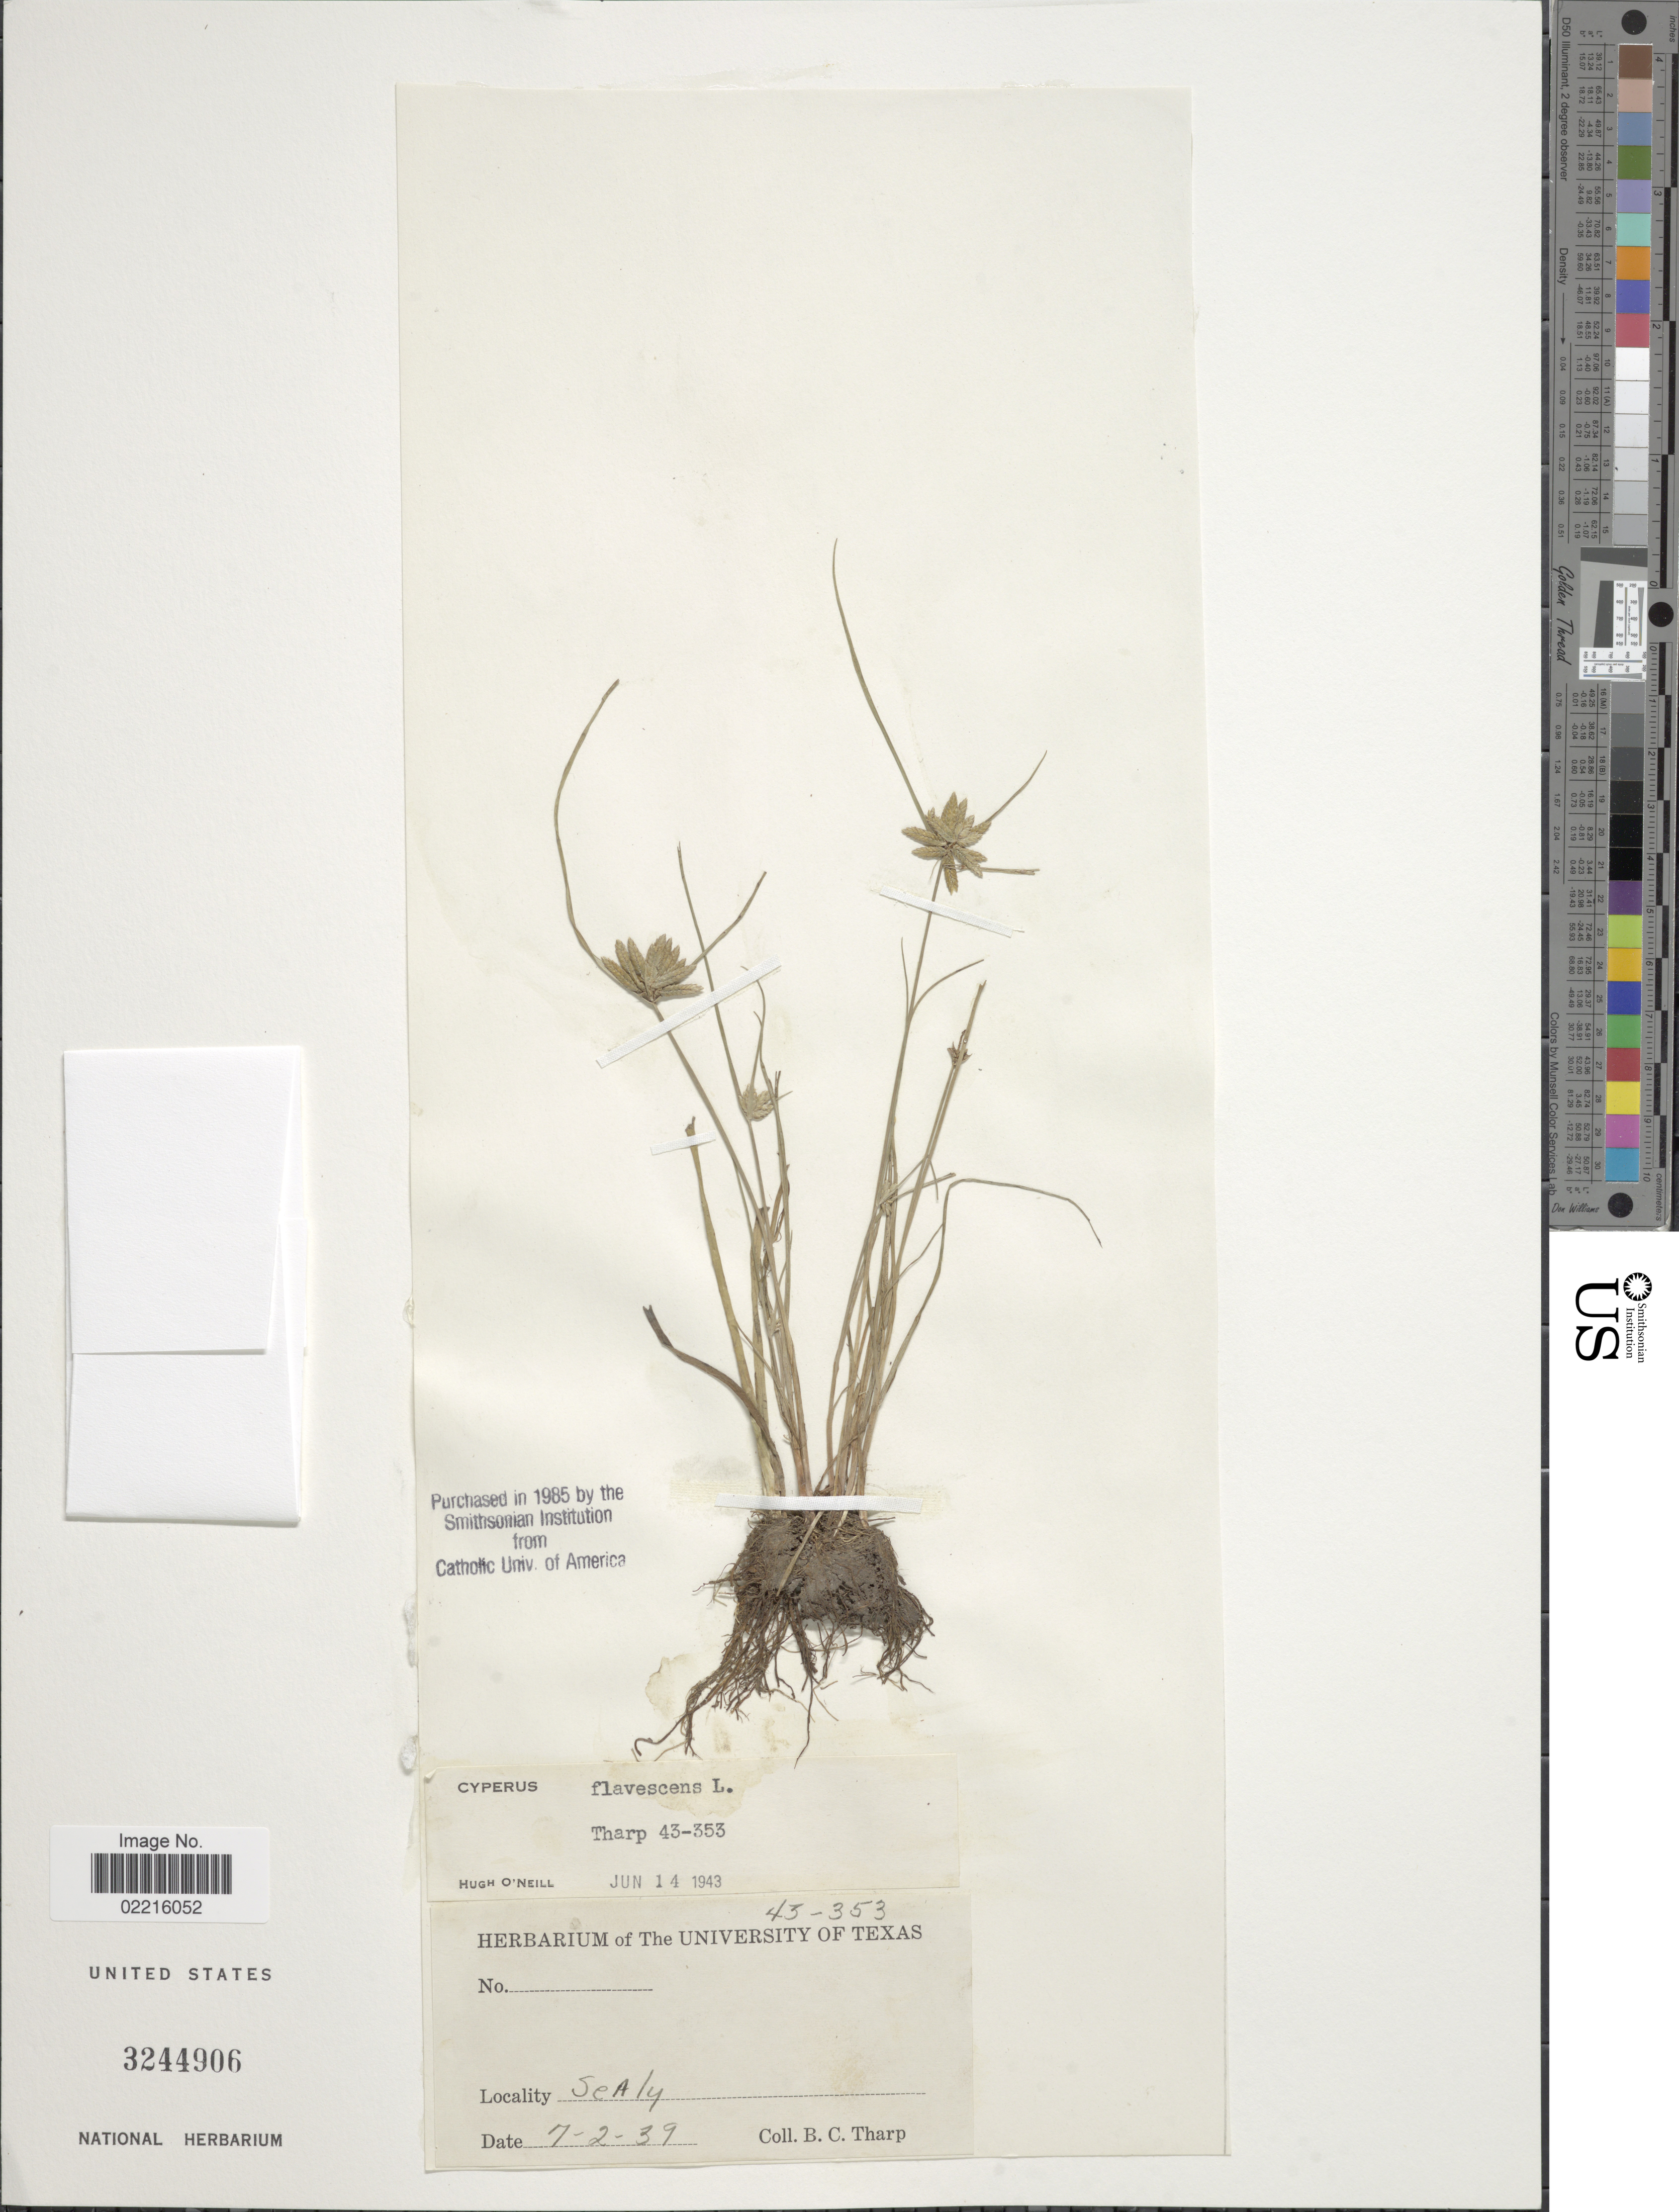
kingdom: Plantae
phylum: Tracheophyta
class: Liliopsida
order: Poales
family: Cyperaceae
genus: Cyperus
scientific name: Cyperus flavescens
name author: L.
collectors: B. C. Tharp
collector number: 43-353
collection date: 1939-07-02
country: United States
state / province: Texas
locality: Sealy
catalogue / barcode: US 3244906